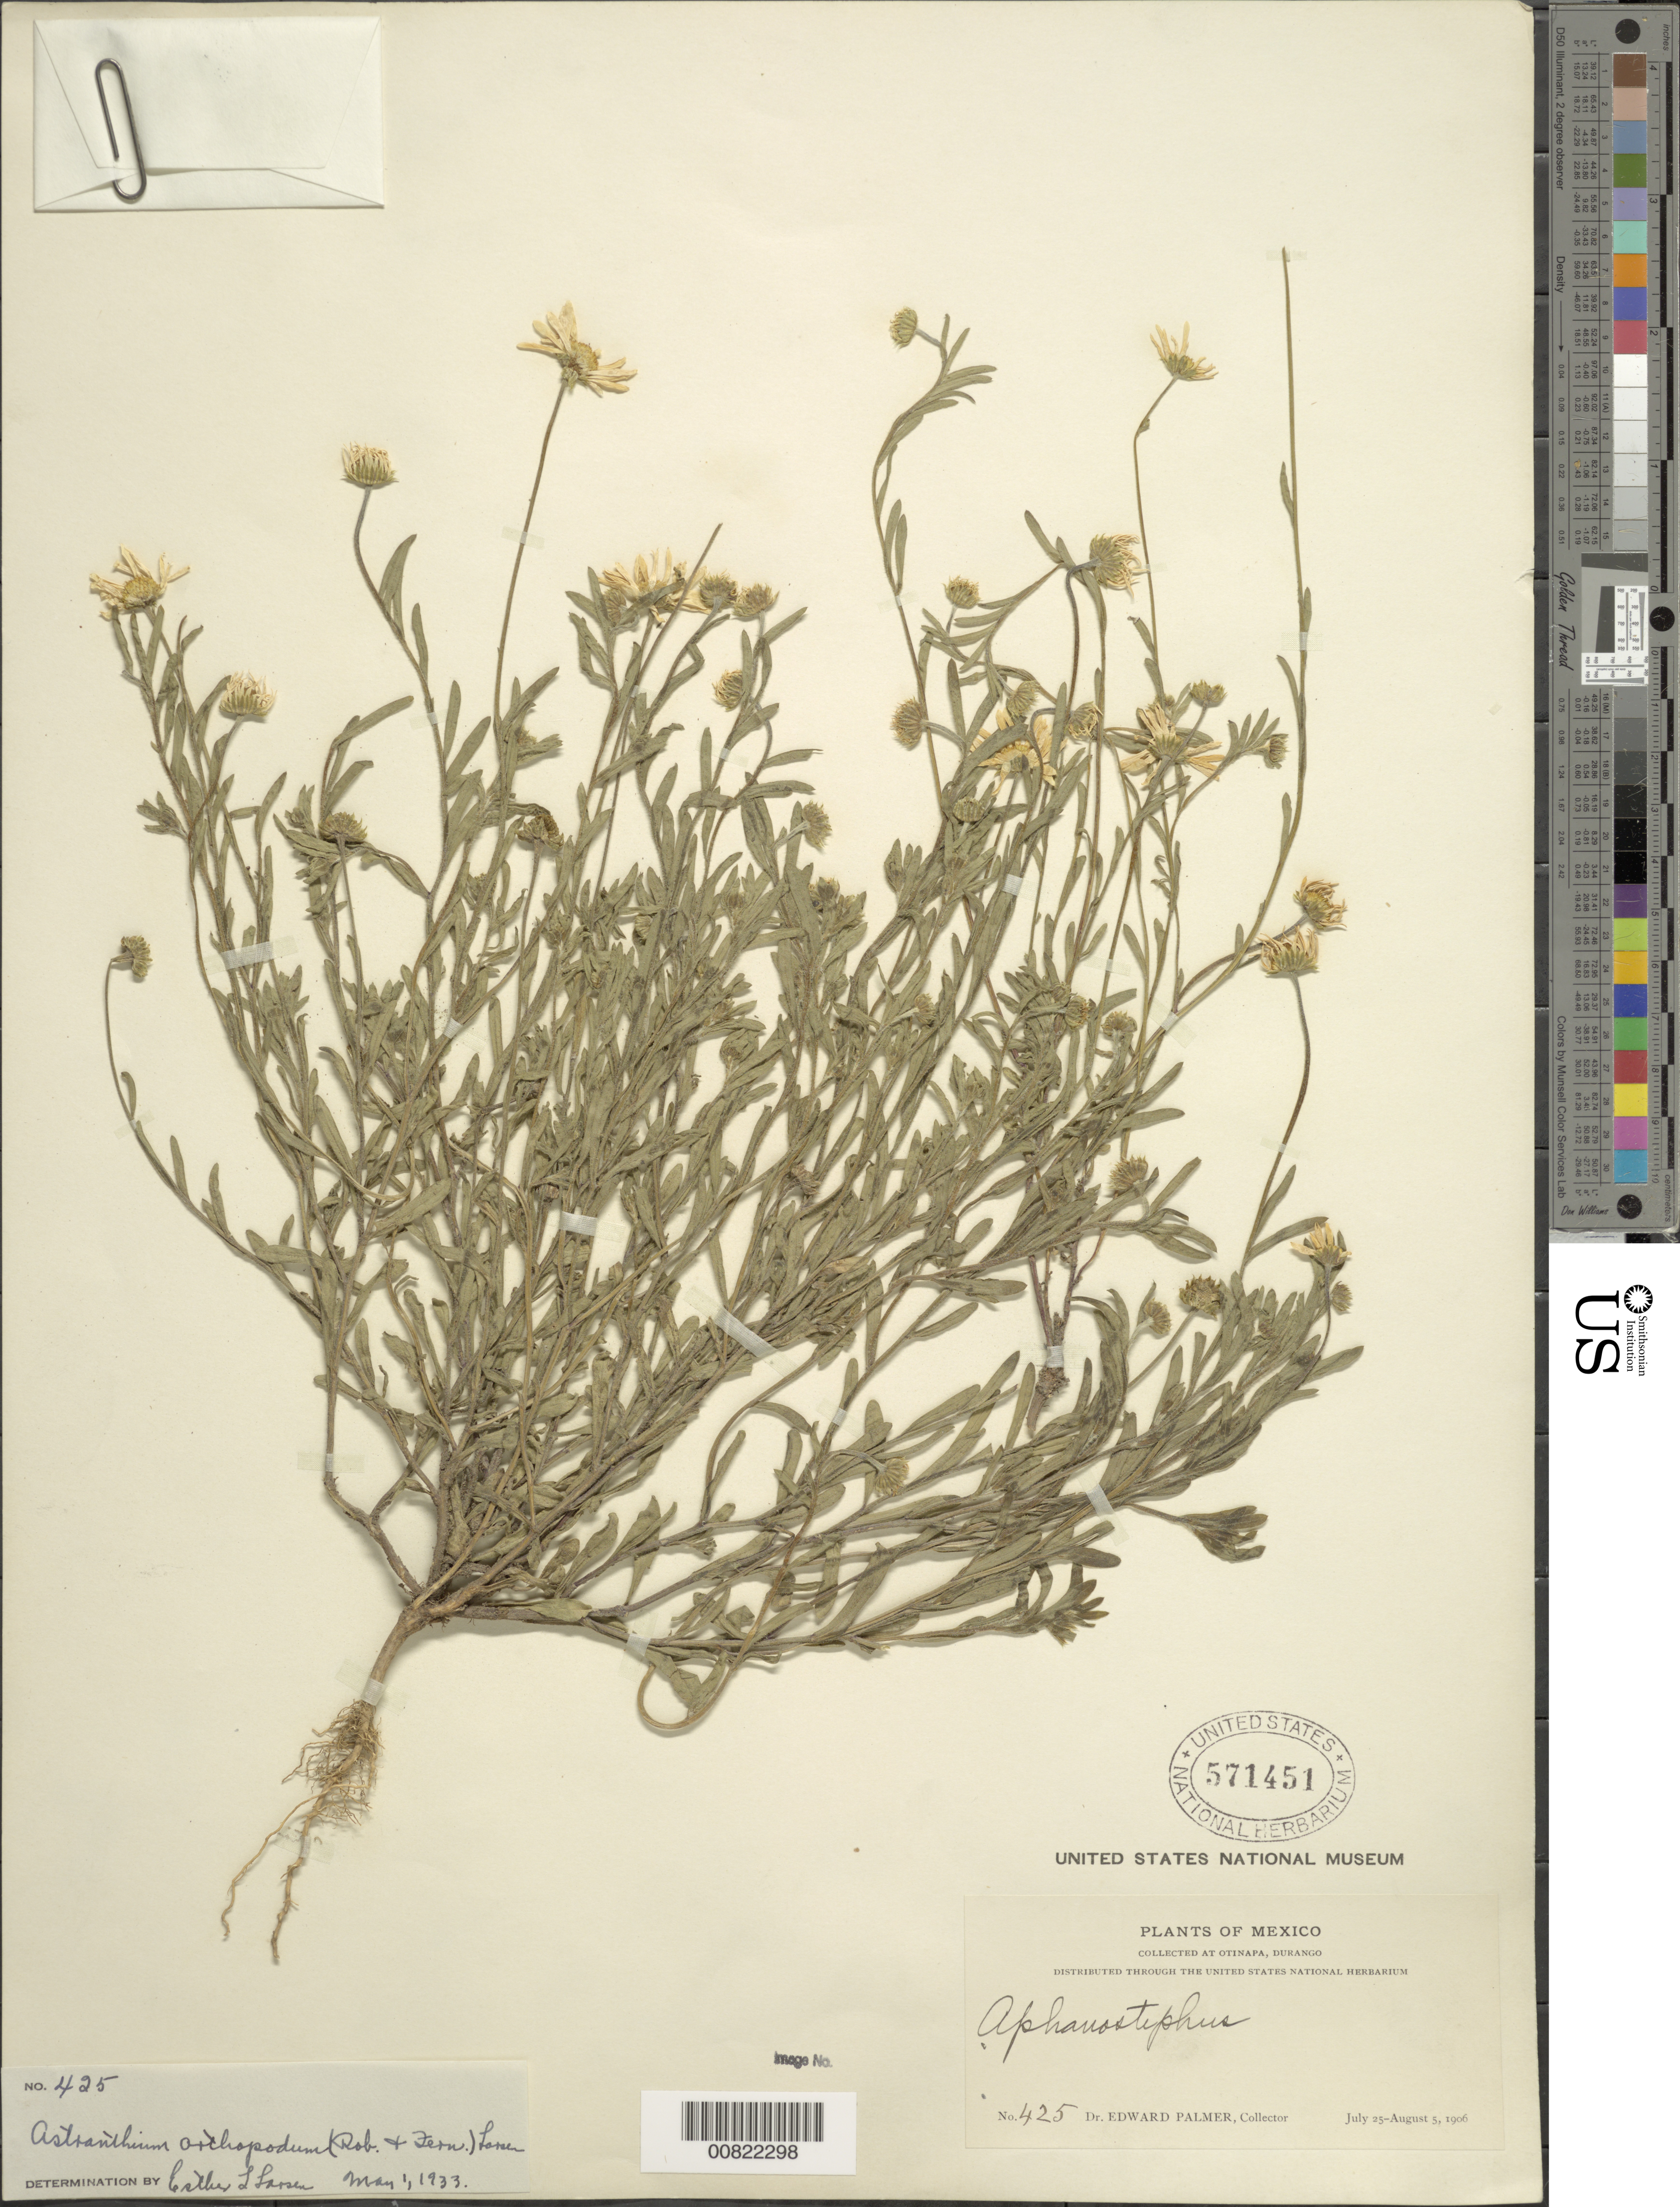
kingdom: Plantae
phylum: Tracheophyta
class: Magnoliopsida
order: Asterales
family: Asteraceae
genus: Astranthium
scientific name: Astranthium orthopodum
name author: (B.L. Rob.) Larsen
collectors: E. Palmer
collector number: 425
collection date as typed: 25 Jul 1906 to 05 Aug 1906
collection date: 1906-07-25/1906-08-05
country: Mexico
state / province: Durango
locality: Otinapa, Durango.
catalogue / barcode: US 571451